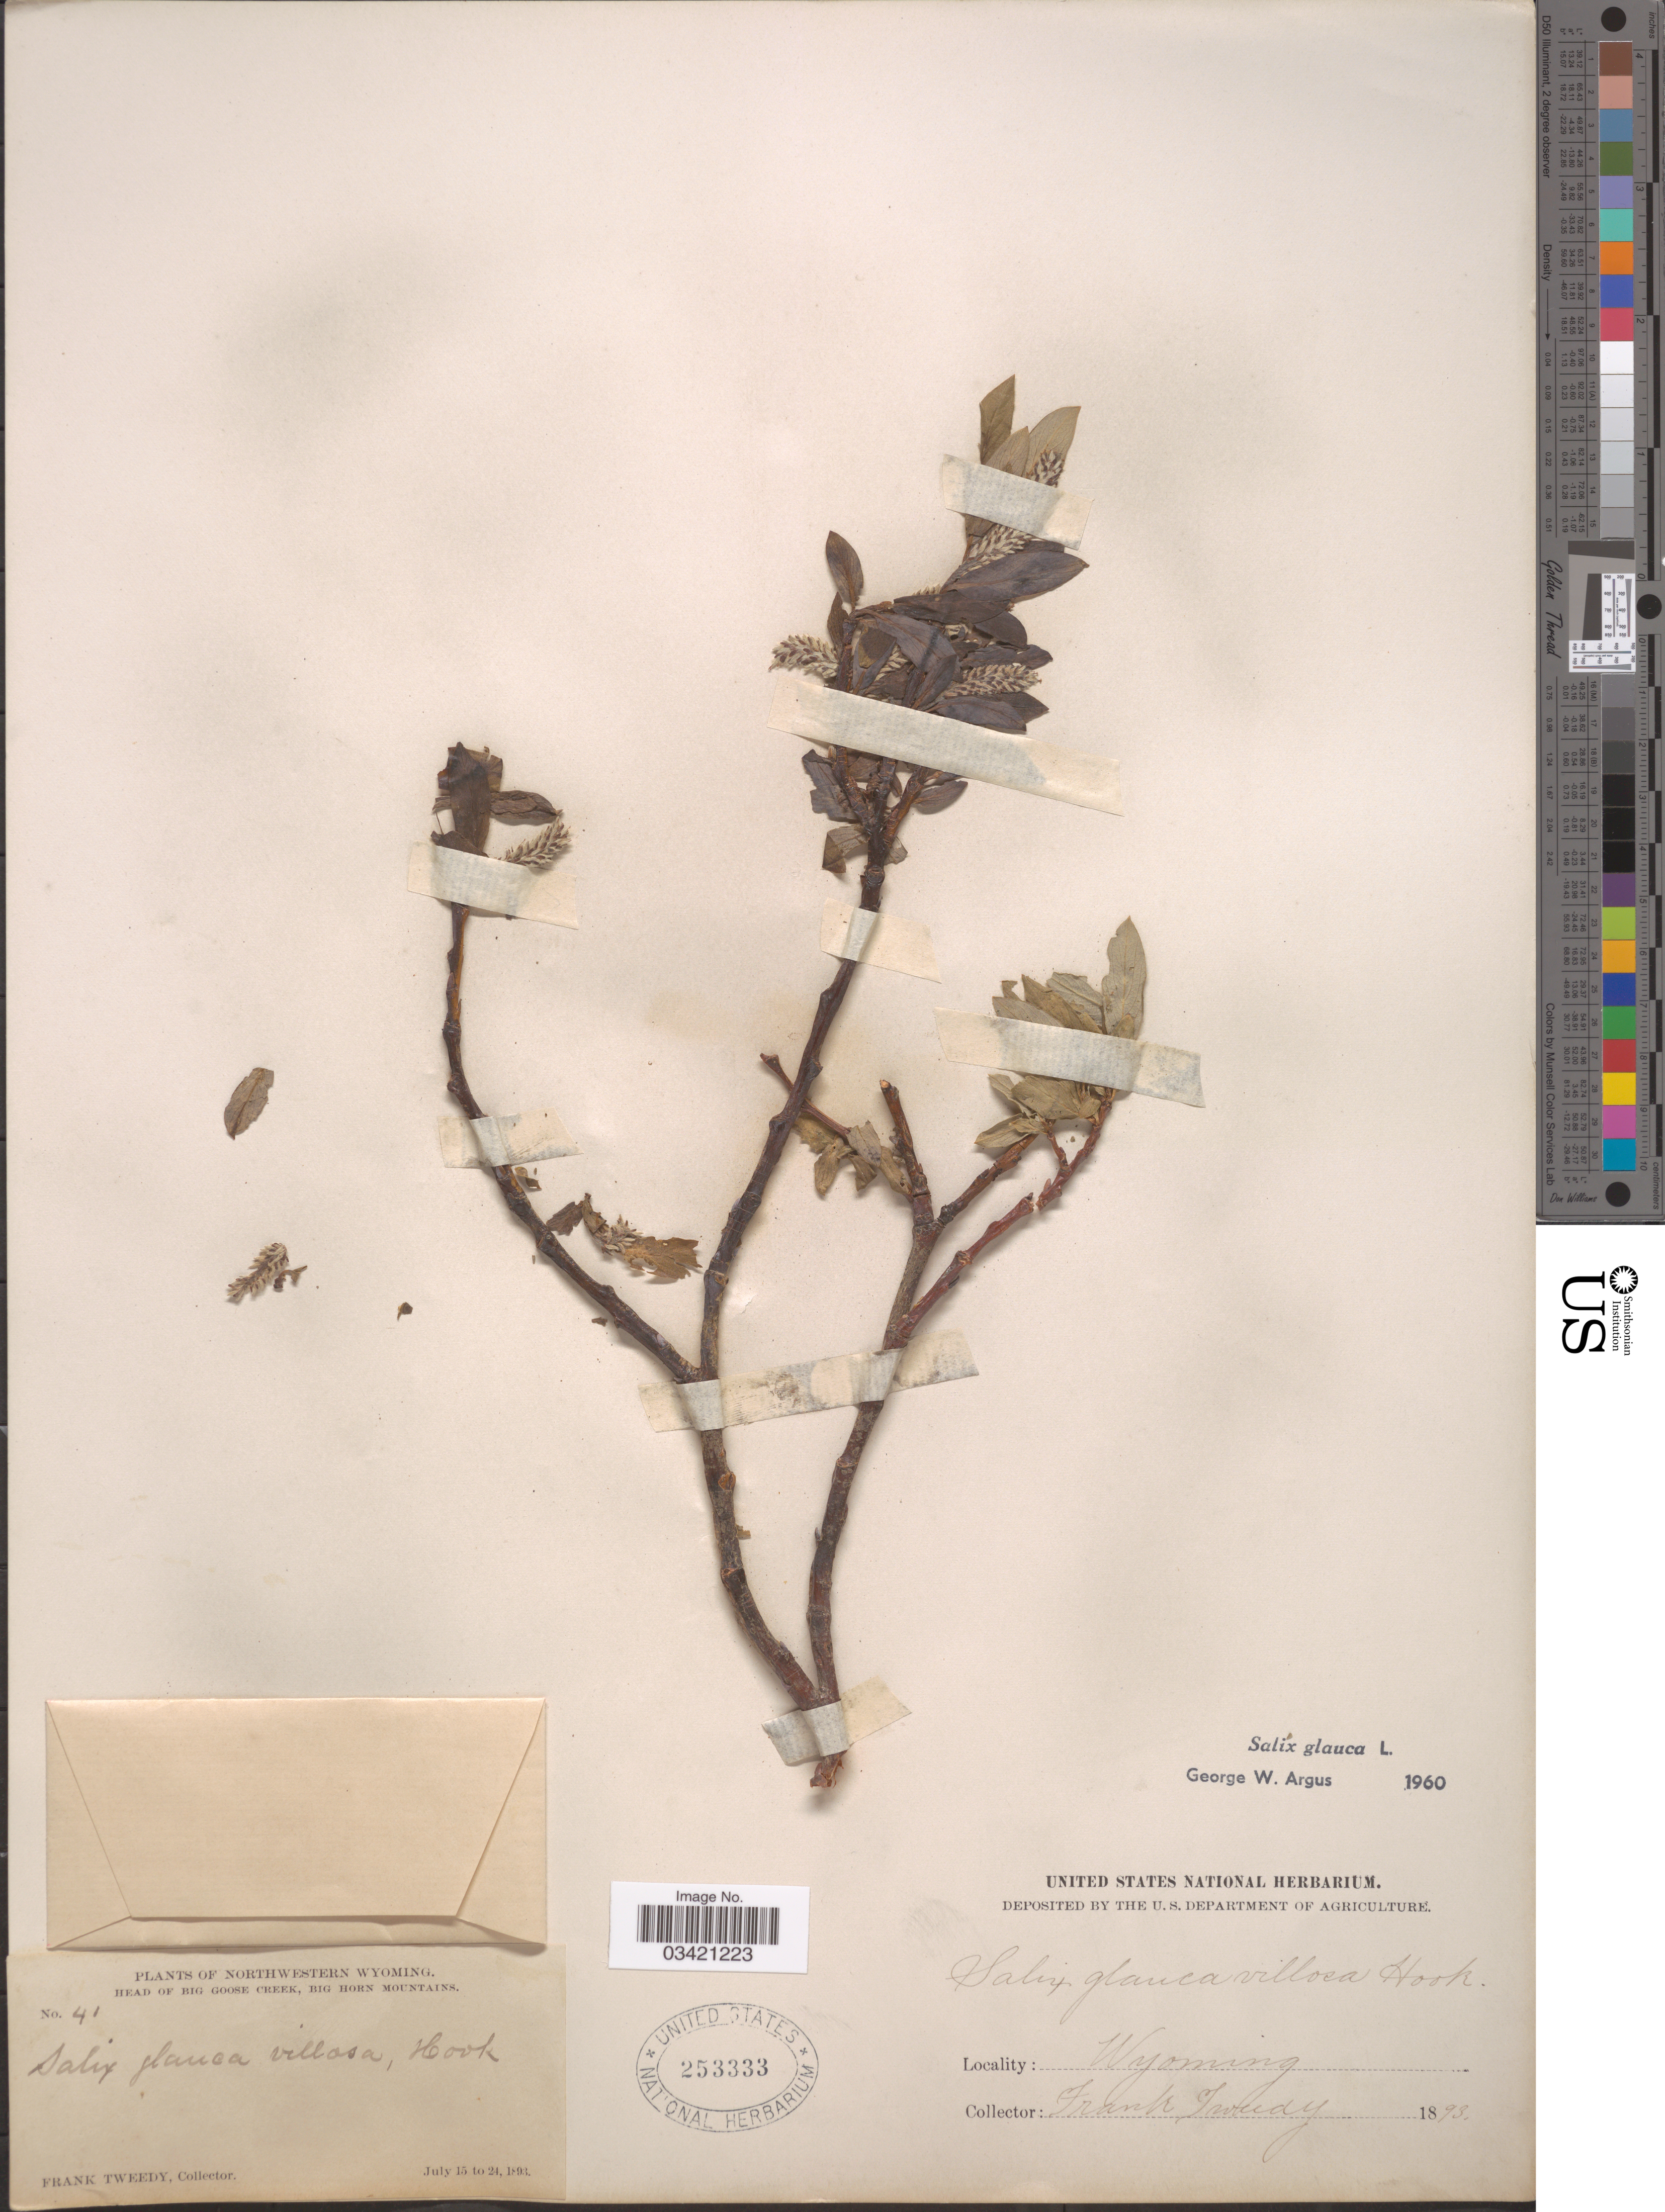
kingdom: Plantae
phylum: Tracheophyta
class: Magnoliopsida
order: Malpighiales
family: Salicaceae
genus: Salix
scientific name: Salix glauca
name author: L.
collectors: F. Tweedy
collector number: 41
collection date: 1893-07-15/1893-07-24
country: United States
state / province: Wyoming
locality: Northwestern Wyoming. Head of Big Goose Creek, Big Horn Mountains.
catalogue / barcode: US 253333